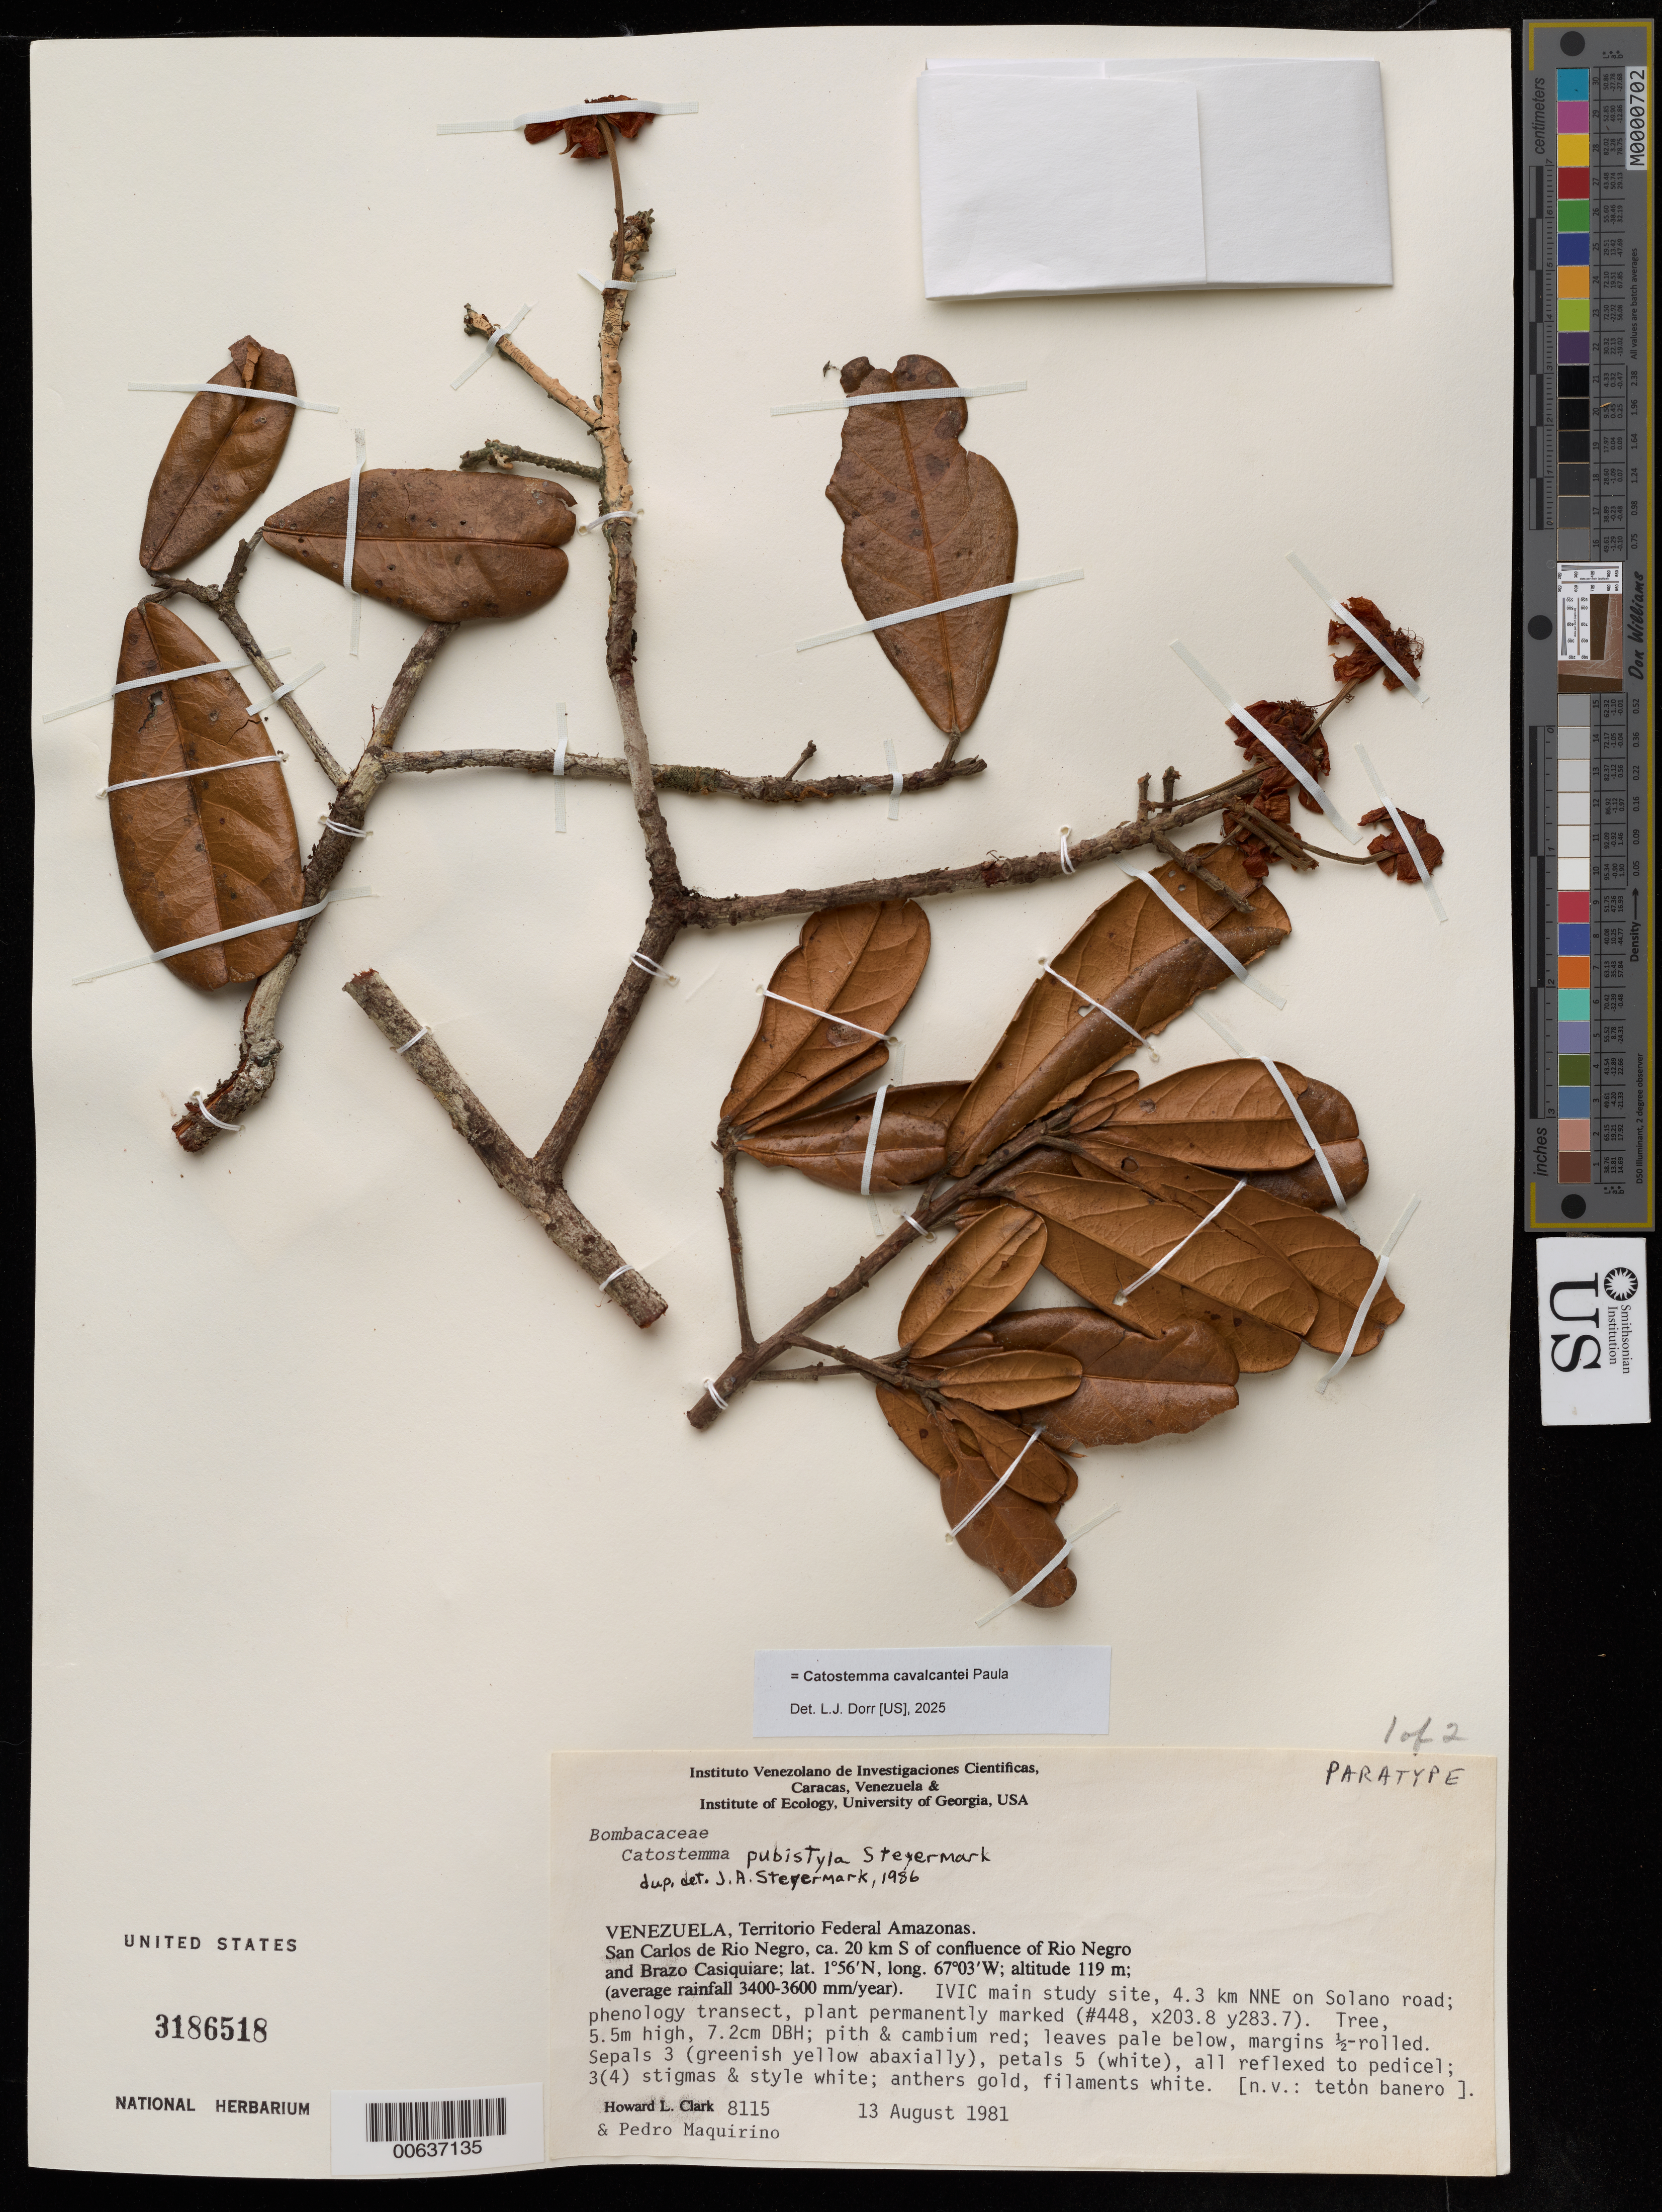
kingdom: Plantae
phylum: Tracheophyta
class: Magnoliopsida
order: Malvales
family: Malvaceae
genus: Catostemma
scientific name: Catostemma pubistylum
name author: Steyerm.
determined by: Steyermark, Julian A., (VEN)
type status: Paratype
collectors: H. L. Clark & P. Maquirino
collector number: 8115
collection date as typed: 13-Aug-81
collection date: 1981-08-13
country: Venezuela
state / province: Amazonas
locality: San Carlos de Río Negro, ca. 20 km S of confluence of Río Negro and Brazo Casiquiare; IVIC main study site, 4.3 km NNE on Solano road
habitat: average rainfall 3400-3600 mm/year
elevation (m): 119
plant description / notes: Sheet 1 of 2 Sheet 2 USNH 3180052; BC 00637136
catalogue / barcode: US 3186518